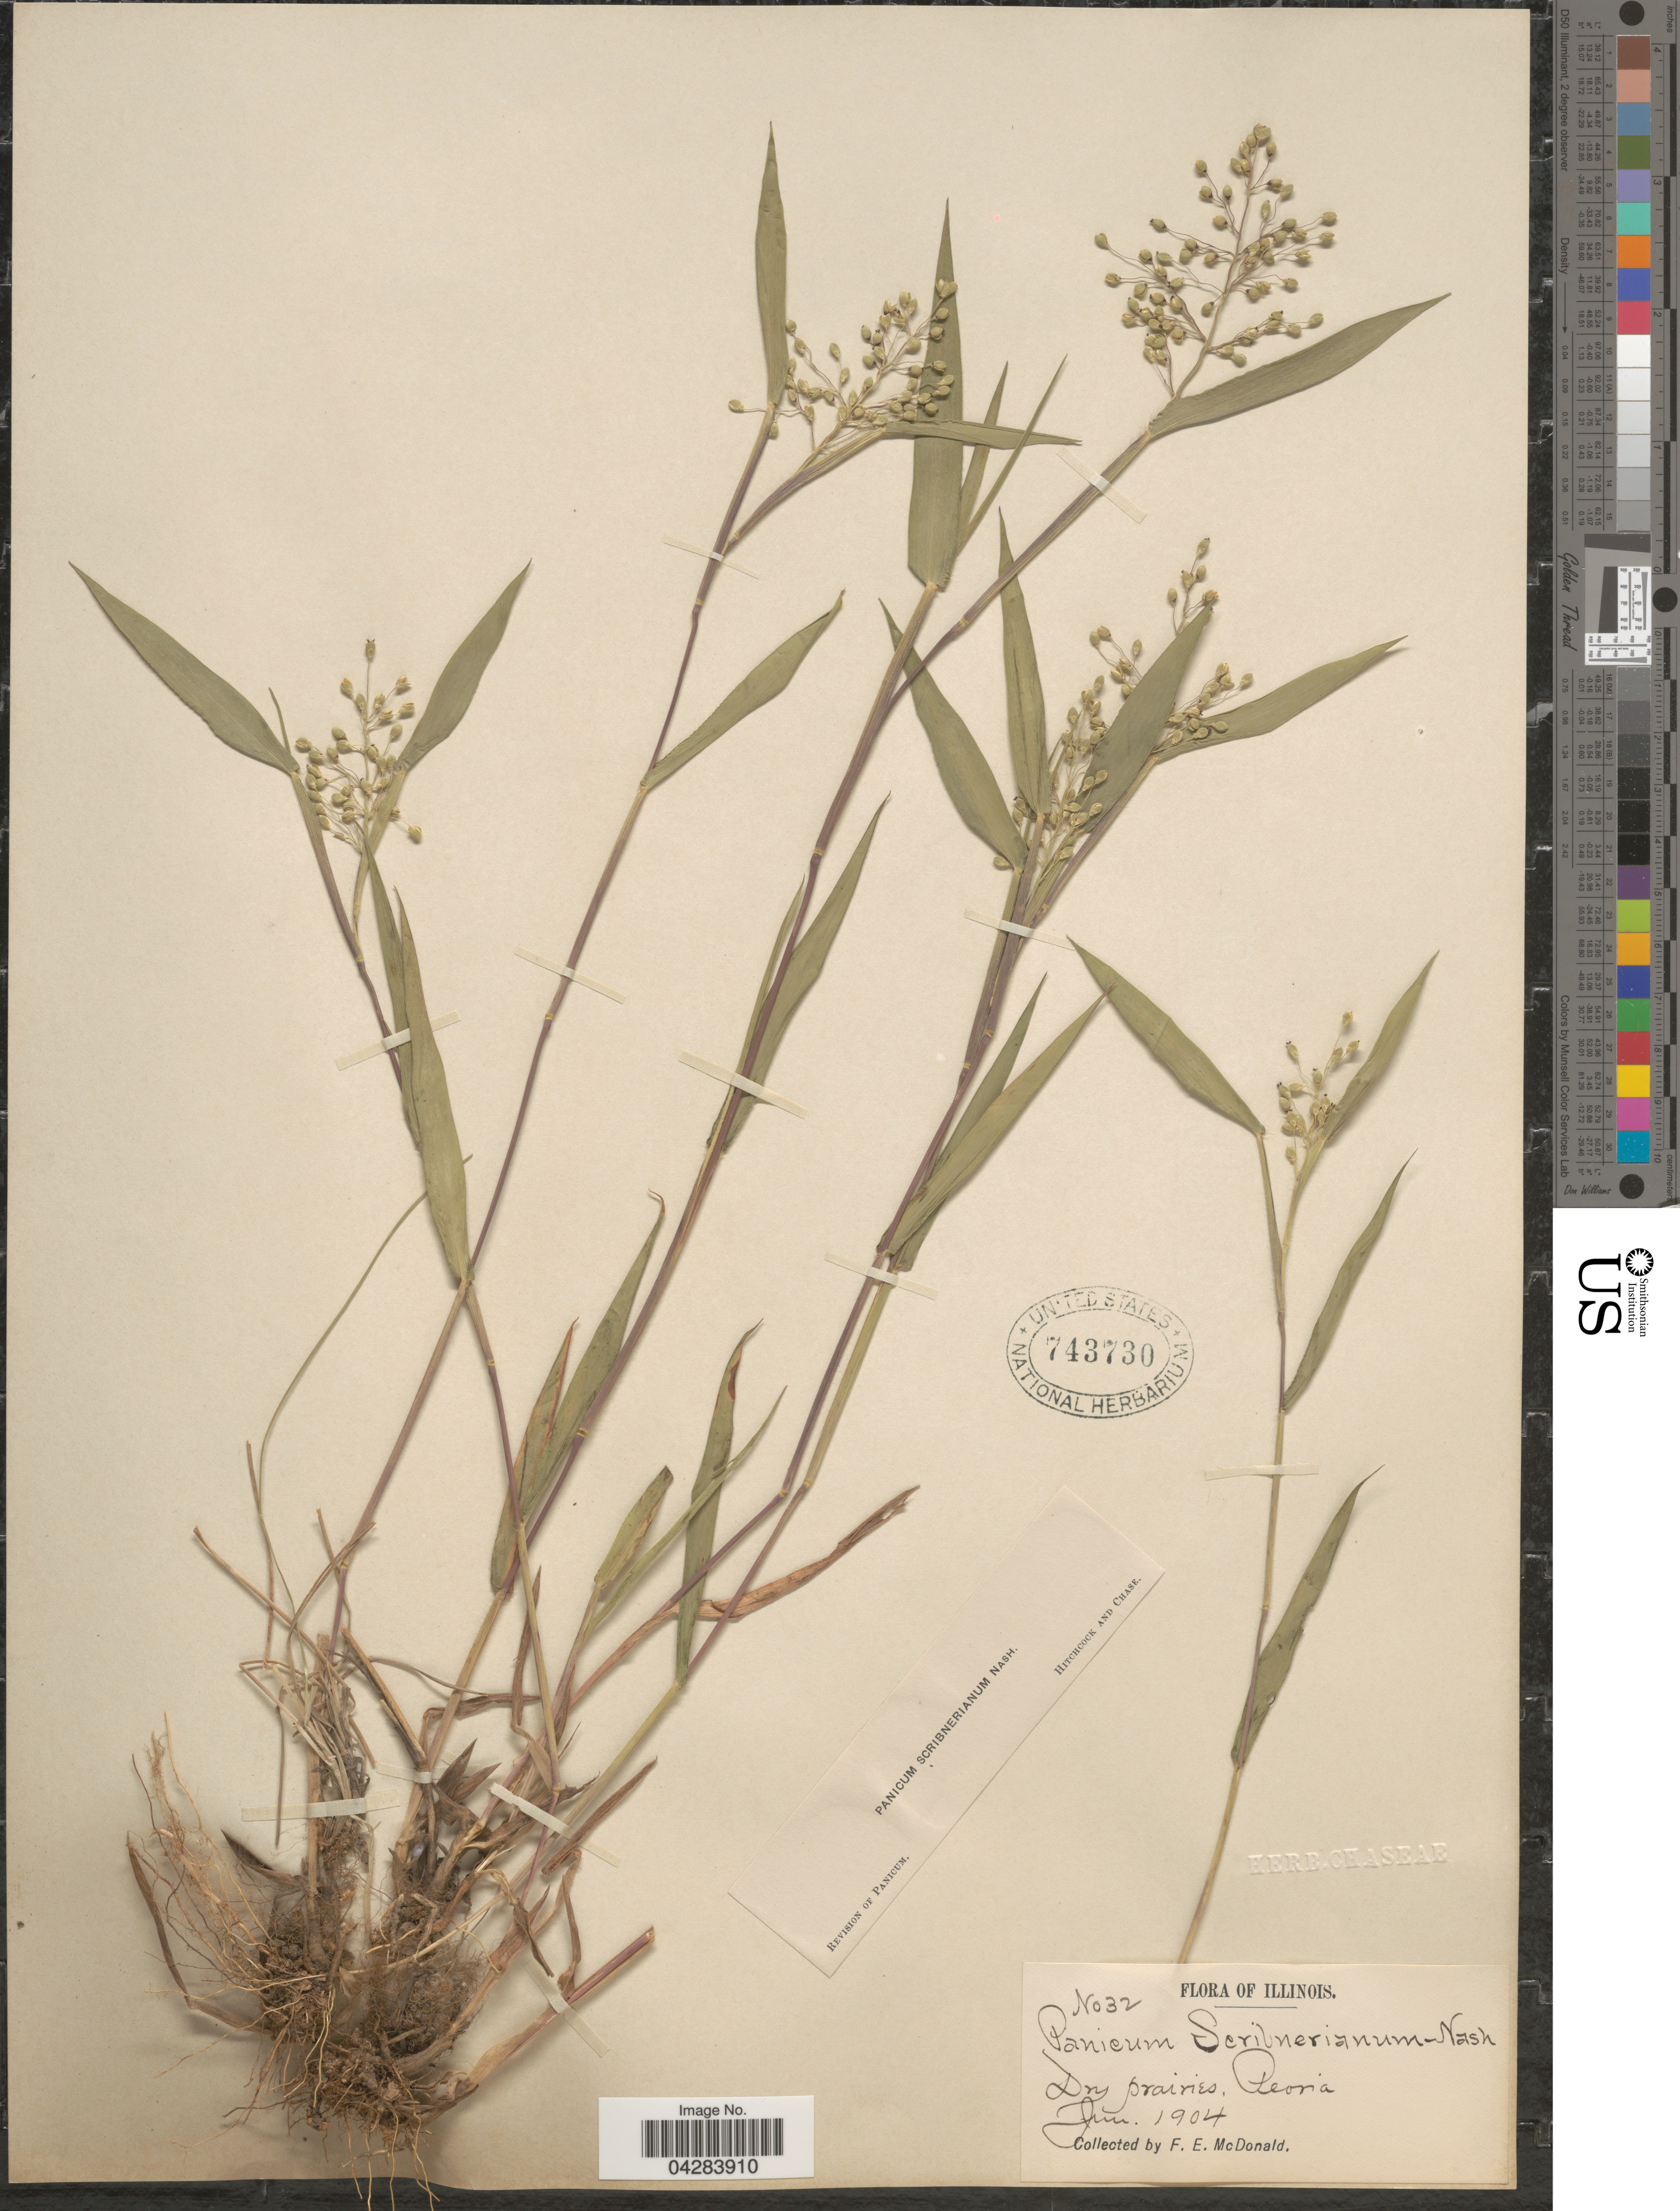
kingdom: Plantae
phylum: Tracheophyta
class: Liliopsida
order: Poales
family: Poaceae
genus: Dichanthelium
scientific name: Dichanthelium oligosanthes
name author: (Schult.) Gould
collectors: F. E. McDonald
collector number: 32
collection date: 1904-06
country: United States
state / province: Illinois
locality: Dry prairies, Peoria.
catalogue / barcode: US 743730